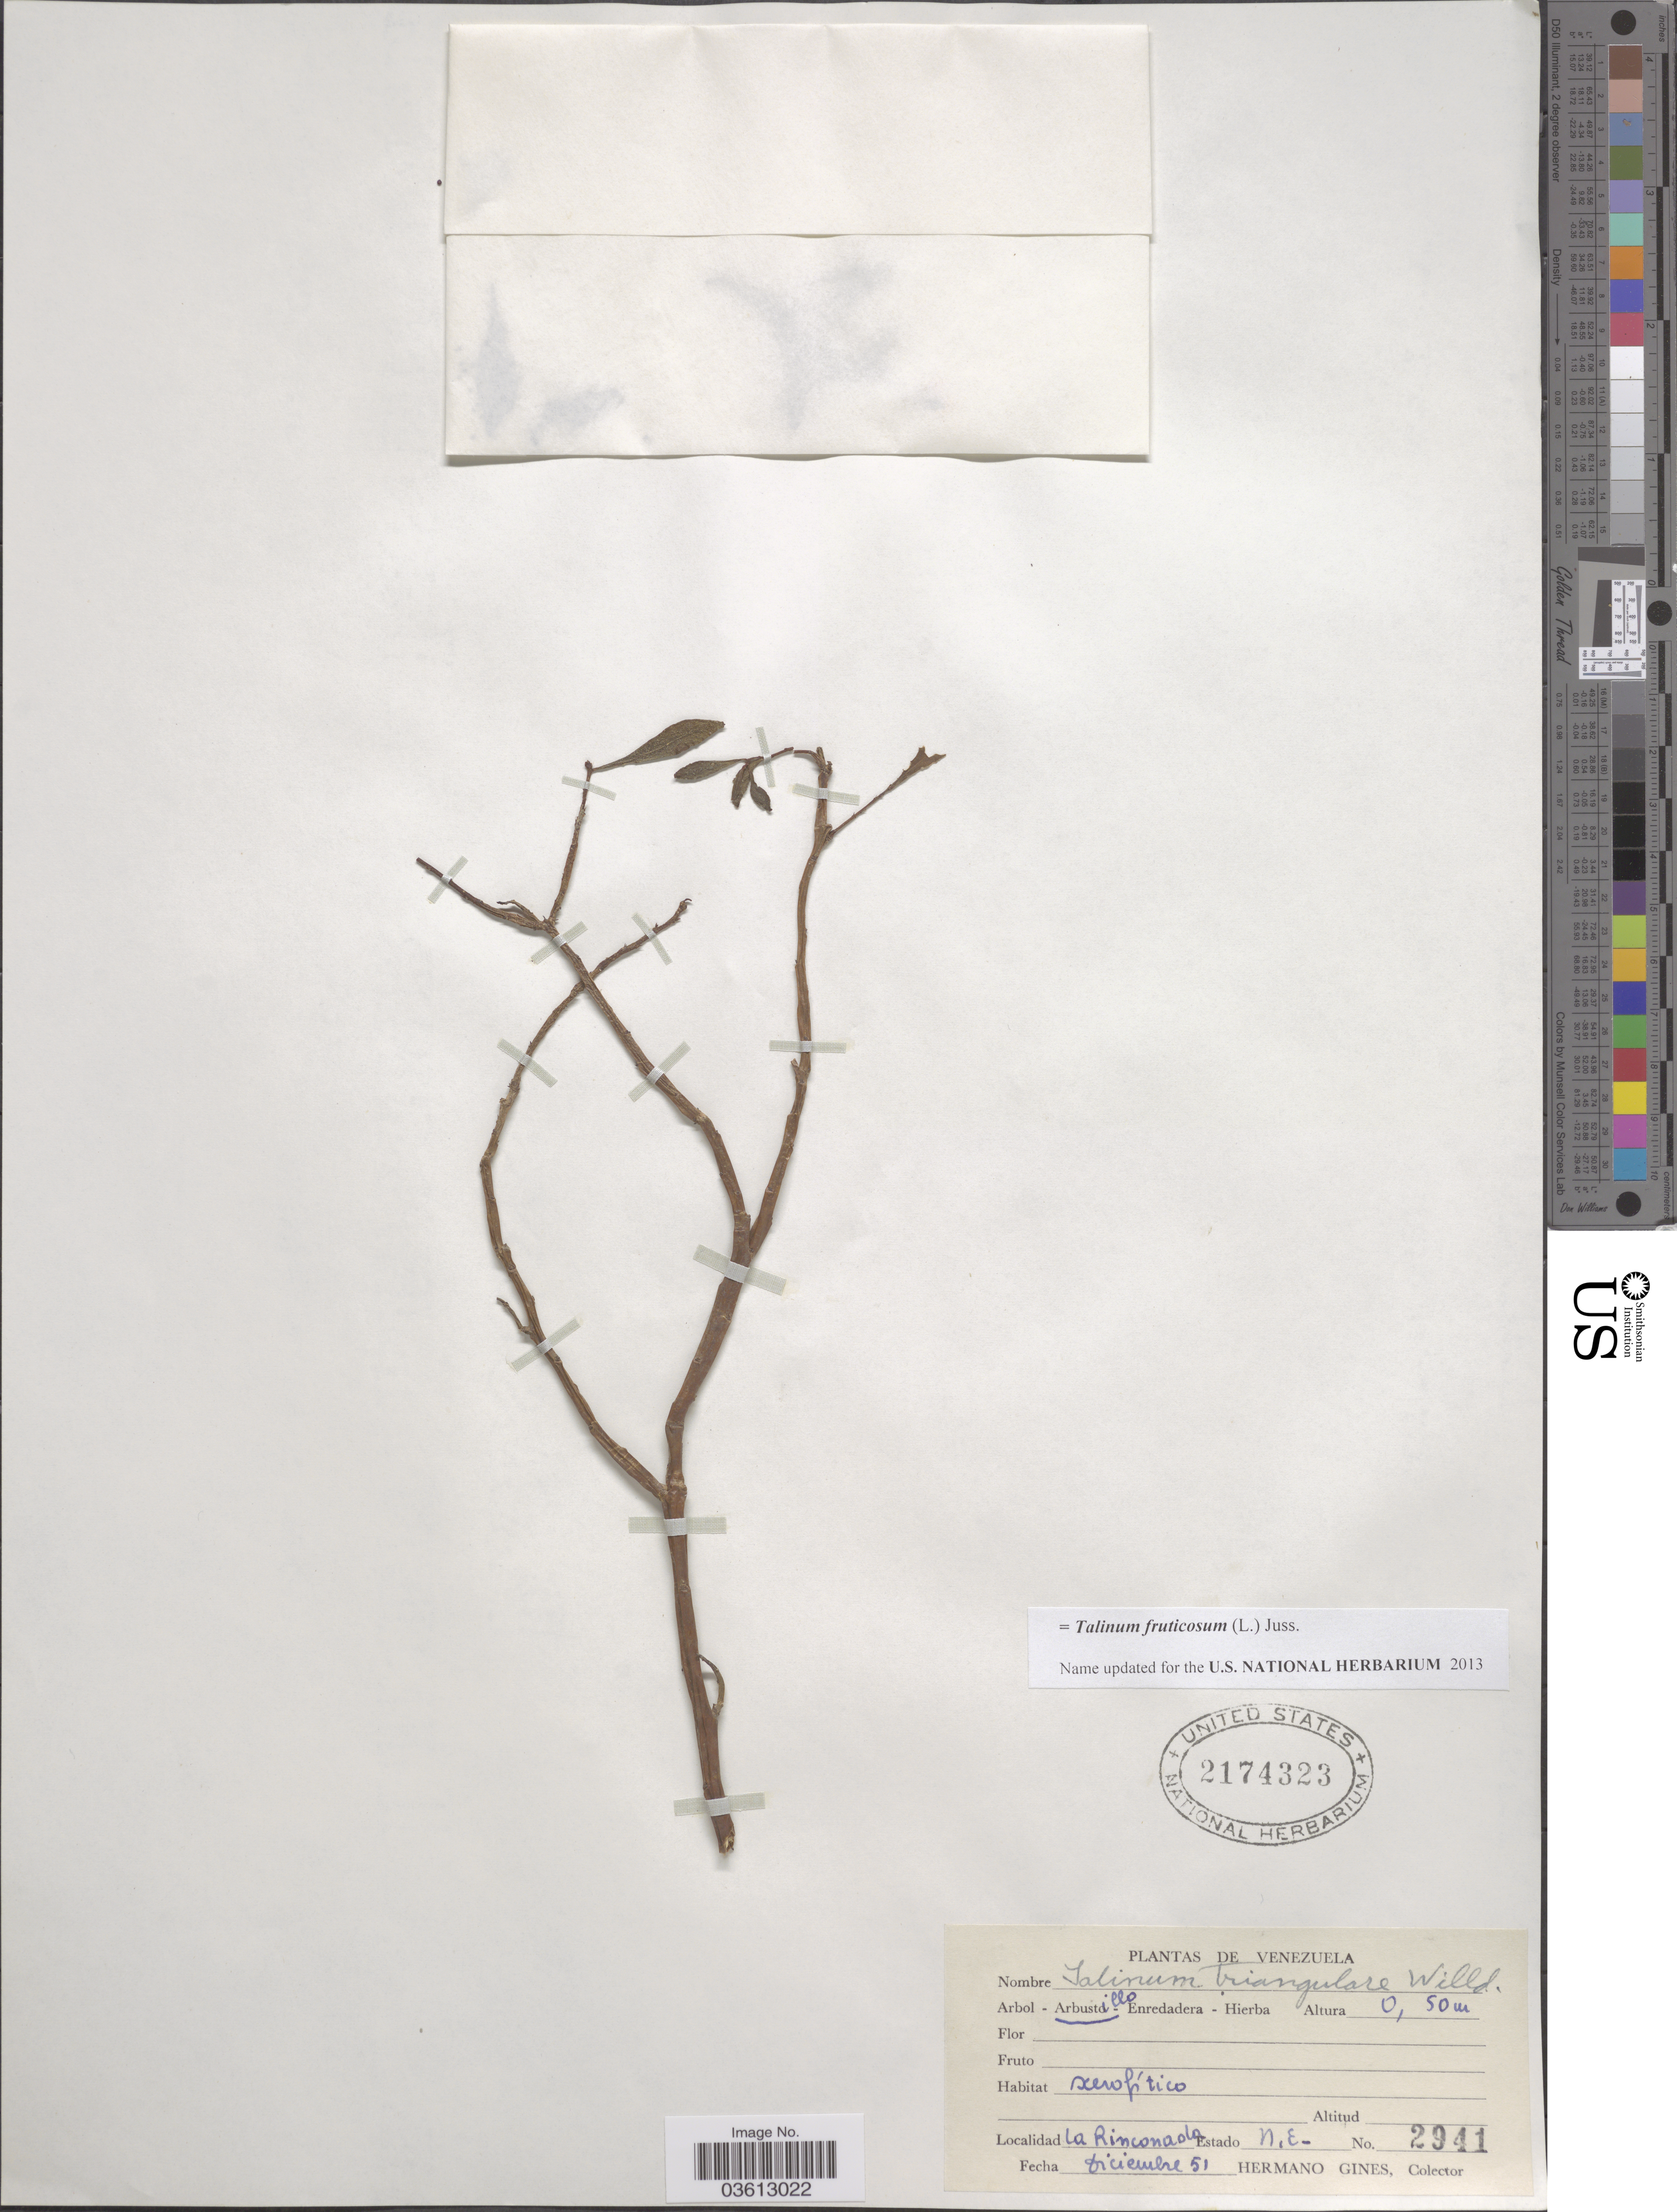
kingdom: Plantae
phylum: Tracheophyta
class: Magnoliopsida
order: Caryophyllales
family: Talinaceae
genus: Talinum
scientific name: Talinum fruticosum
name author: (L.) Juss.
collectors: Bro. Gines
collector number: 2941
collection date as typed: Transcribed d/m/y: /12/51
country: Venezuela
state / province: Nueva Esparta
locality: La Rinconada. Estado N. E.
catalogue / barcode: US 2174323